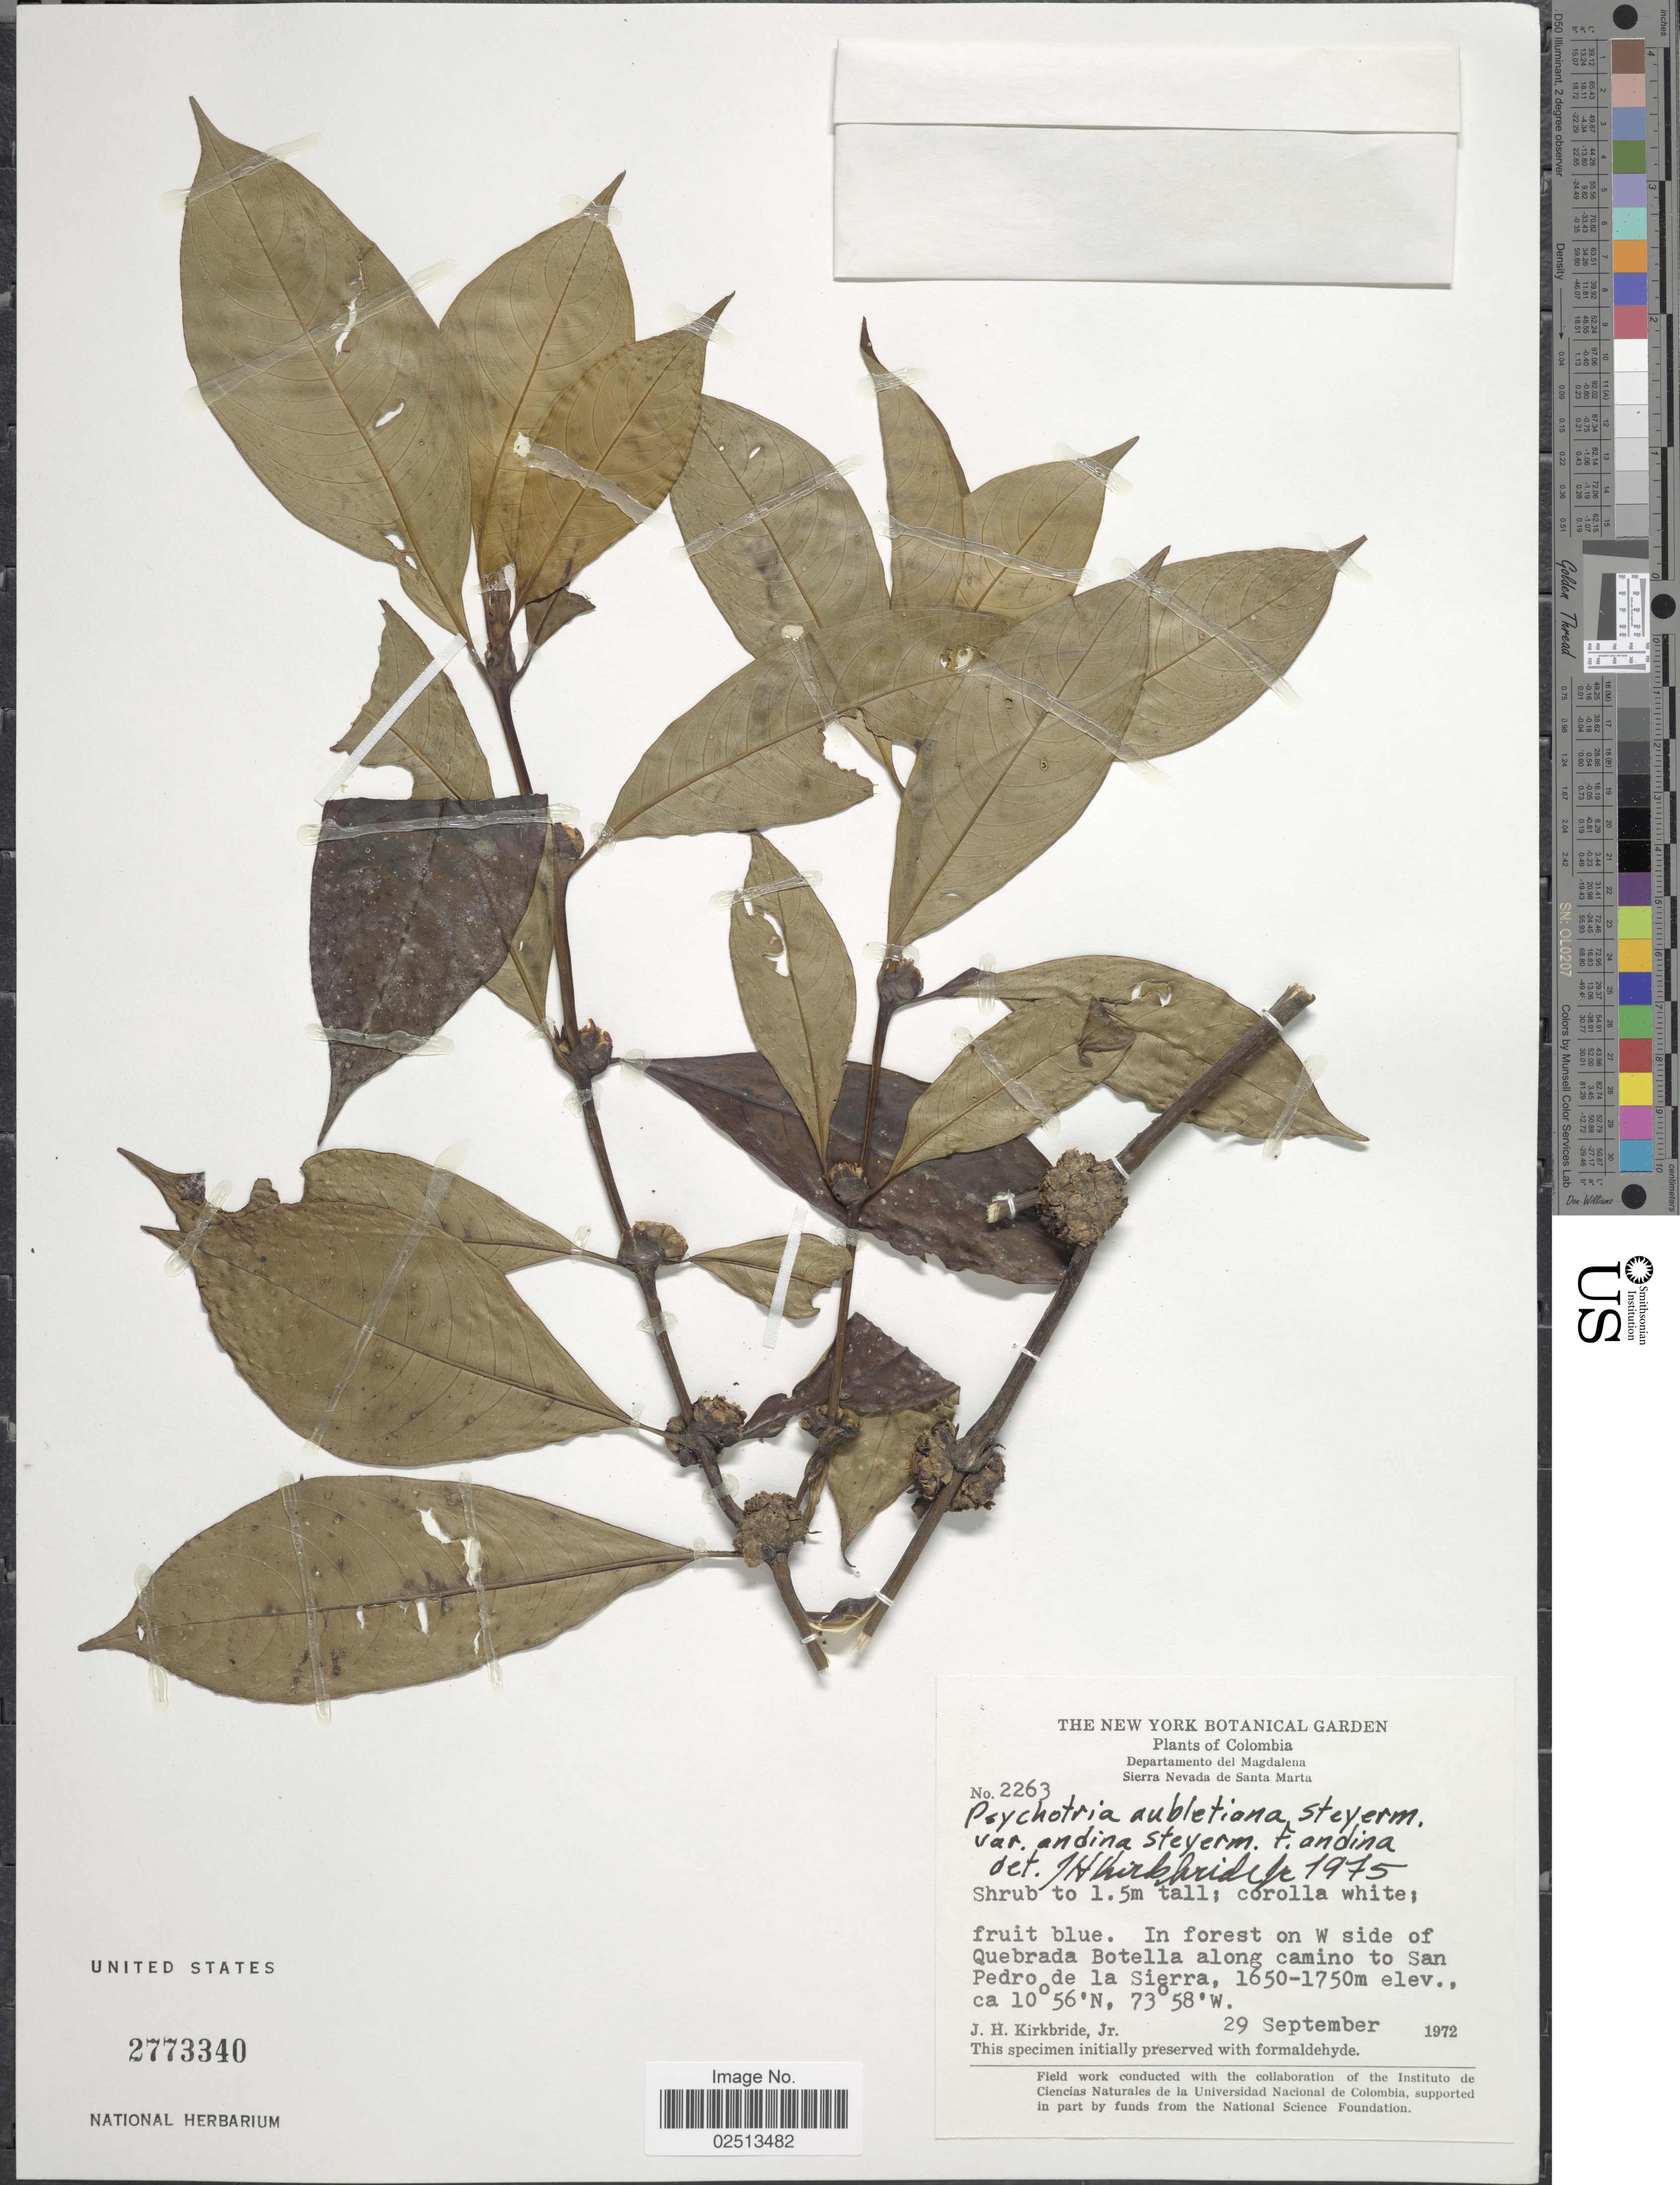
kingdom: Plantae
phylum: Tracheophyta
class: Magnoliopsida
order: Gentianales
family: Rubiaceae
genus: Psychotria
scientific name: Psychotria aubletiana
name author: Steyerm.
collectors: J. H. Kirkbride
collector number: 2263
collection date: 1972-09-29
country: Colombia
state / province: Magdalena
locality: Departamento del Magdalena, Sierra Nevada de Santa Marta, In forest on W side of Quebrada Botella along camino to San Pedro de la Sierra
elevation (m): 1650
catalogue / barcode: US 2773340